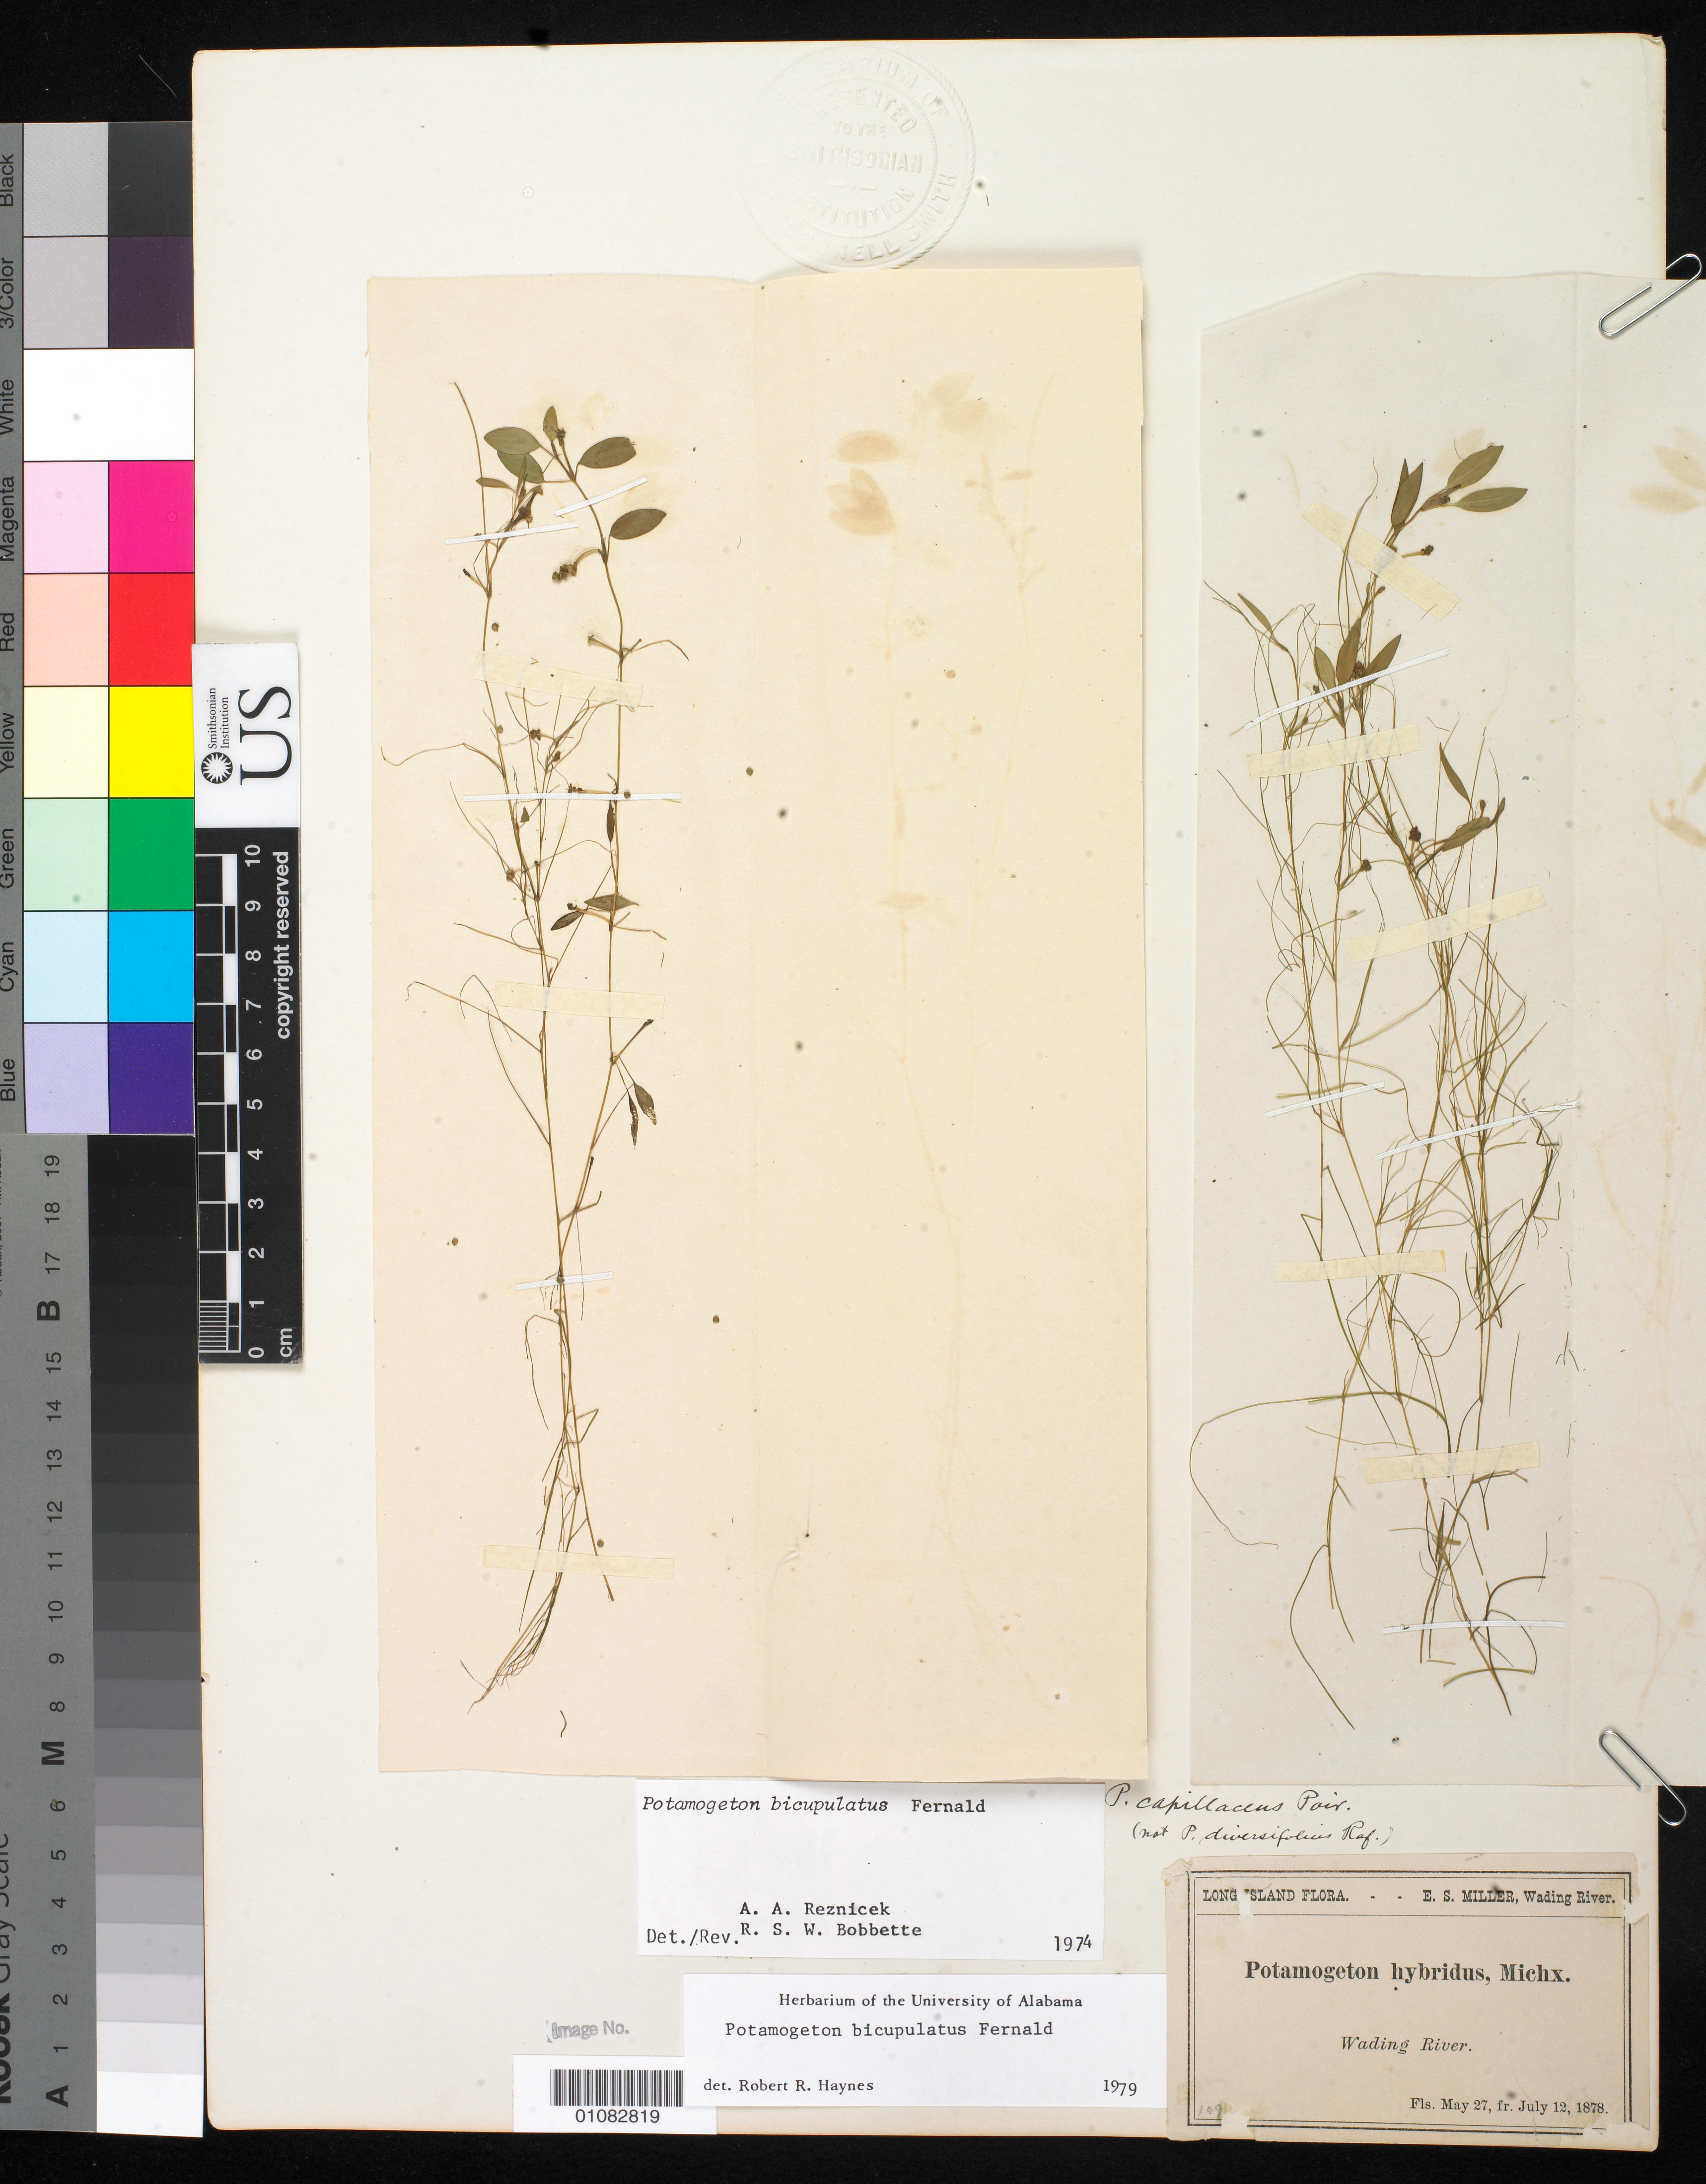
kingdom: Plantae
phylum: Tracheophyta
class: Liliopsida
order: Alismatales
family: Potamogetonaceae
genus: Potamogeton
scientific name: Potamogeton bicupulatus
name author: Fernald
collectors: E. S. Miller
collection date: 1878-05-27,1878-07-12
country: United States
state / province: New York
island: Long Island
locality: Wading River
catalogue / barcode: US 937017